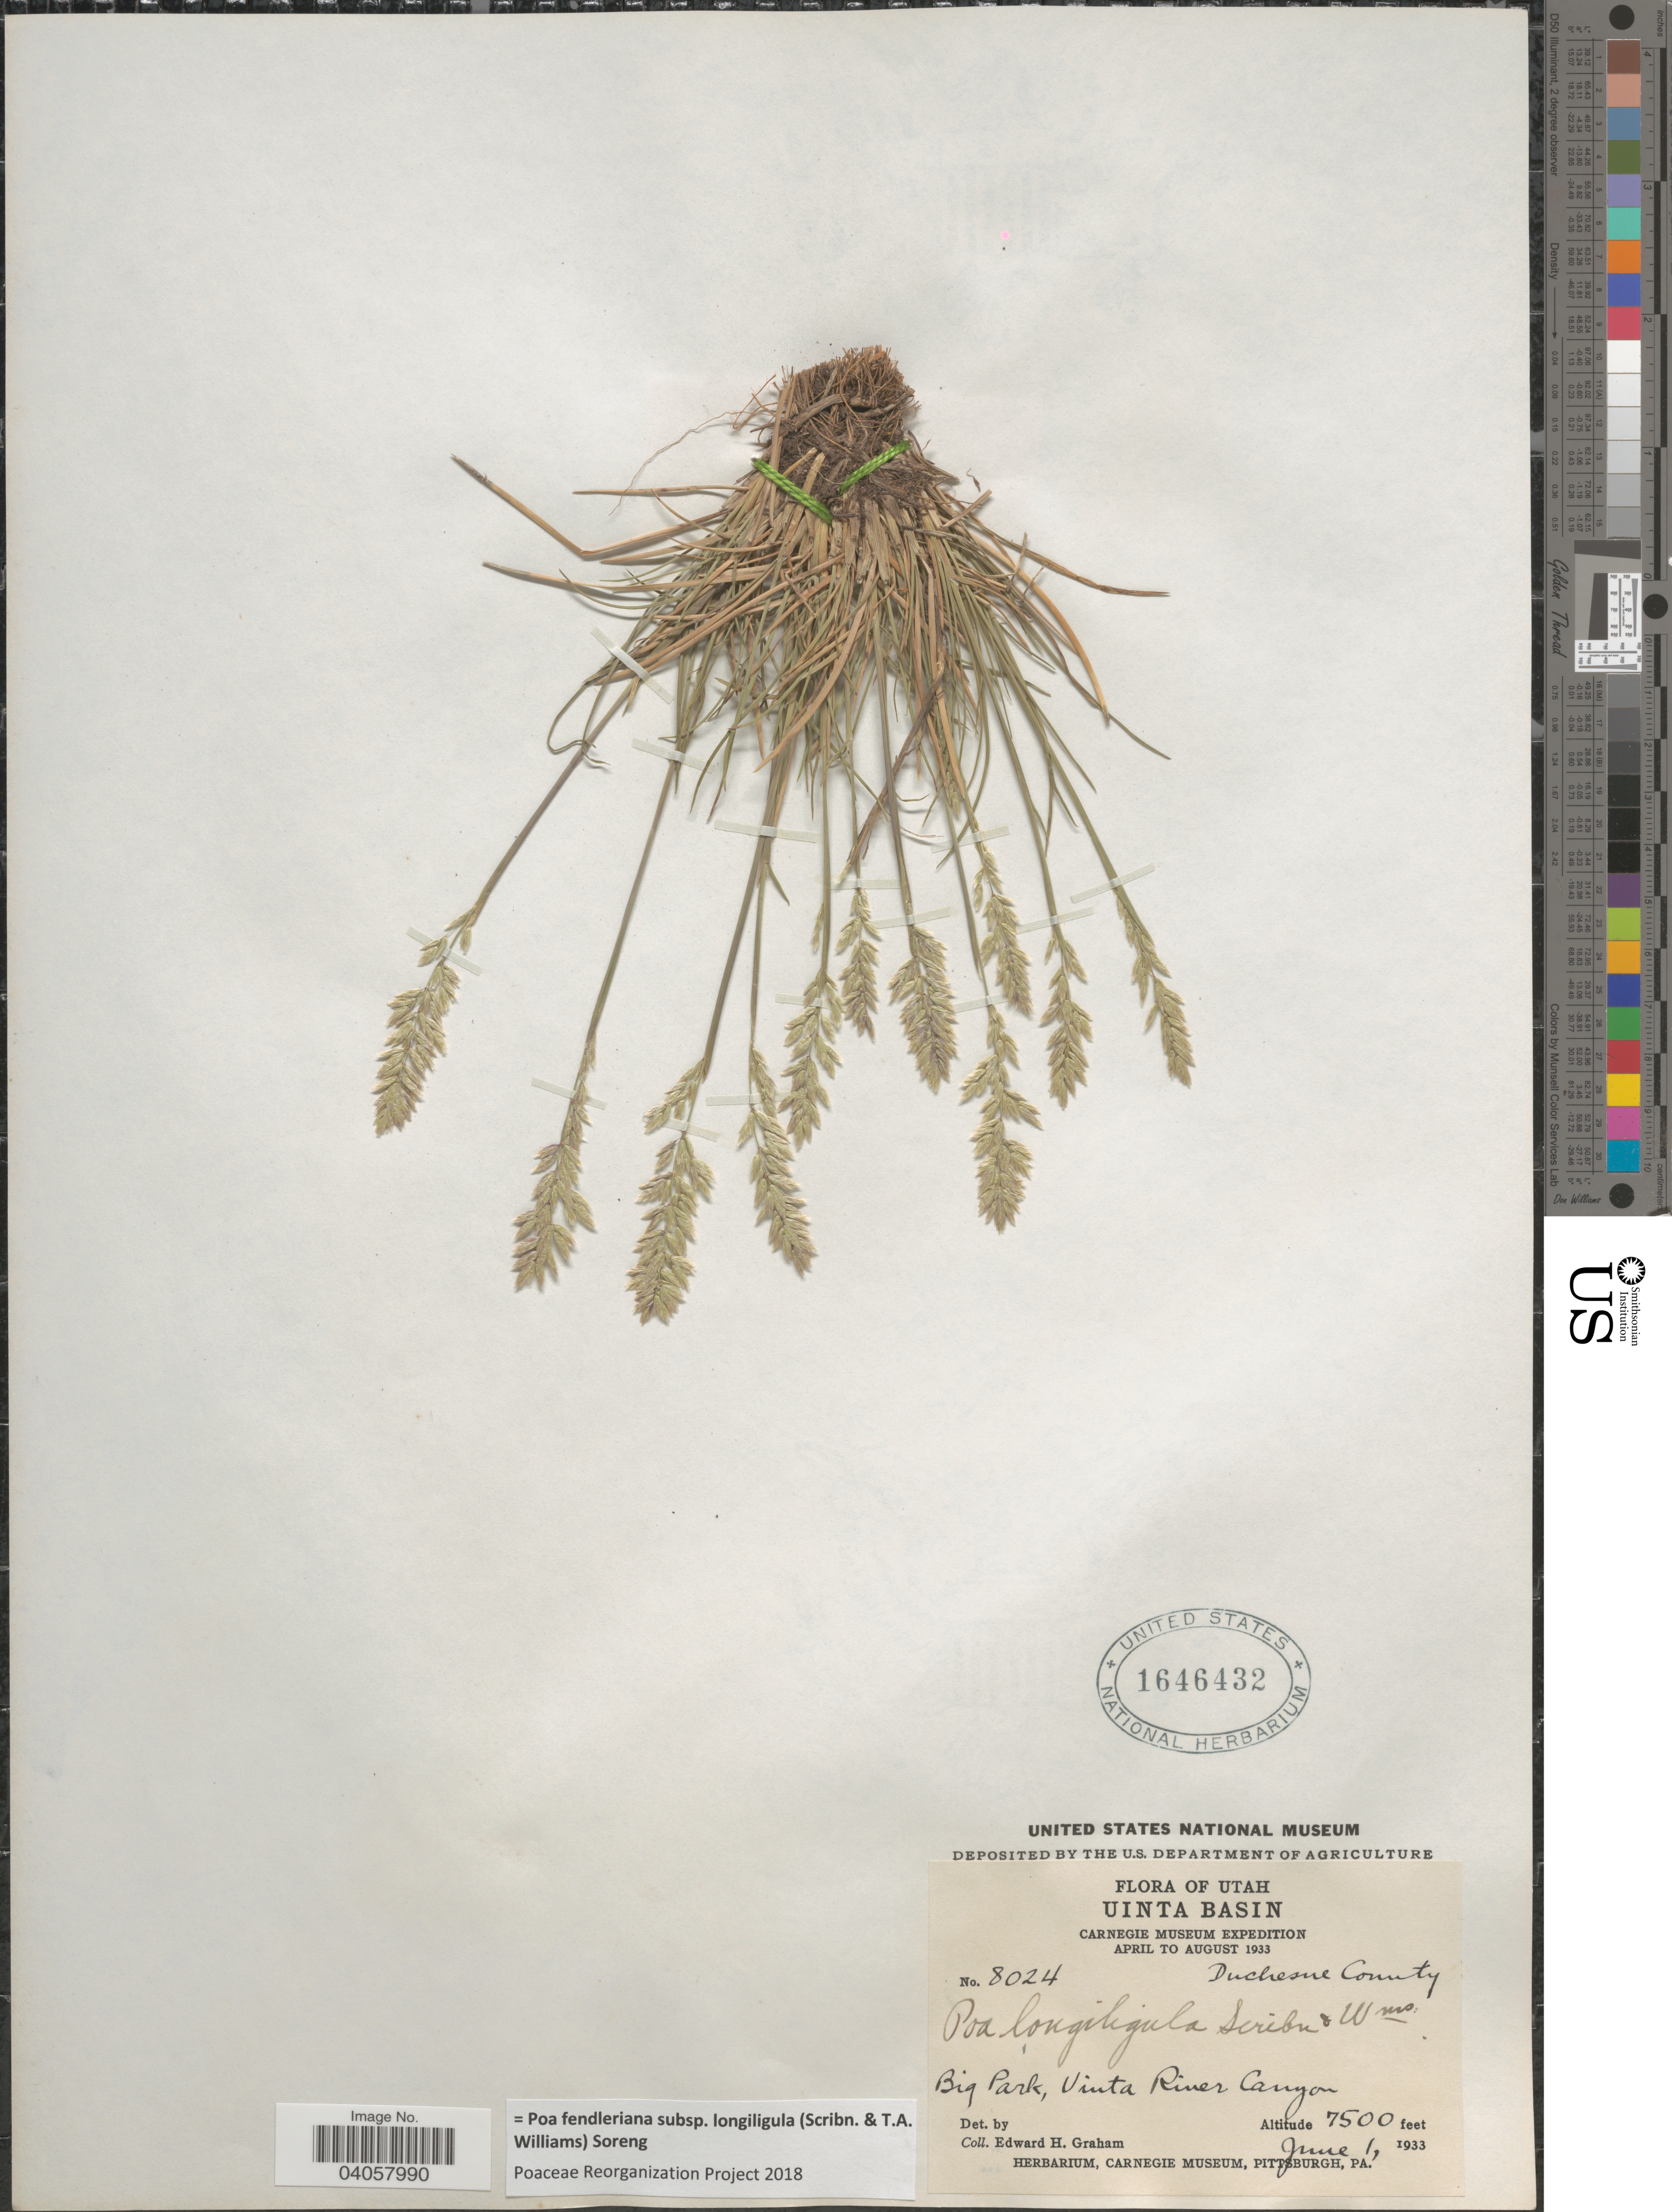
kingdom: Plantae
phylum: Tracheophyta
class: Liliopsida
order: Poales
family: Poaceae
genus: Poa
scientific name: Poa fendleriana subsp. longiligula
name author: (Scribn. & T.A. Williams) Soreng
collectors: E. H. Graham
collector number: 8024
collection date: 1933-06-01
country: United States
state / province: Utah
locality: Uinta Basin. Duchesne County. Big Park, Uinta River Canyon.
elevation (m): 2286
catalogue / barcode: US 1646432